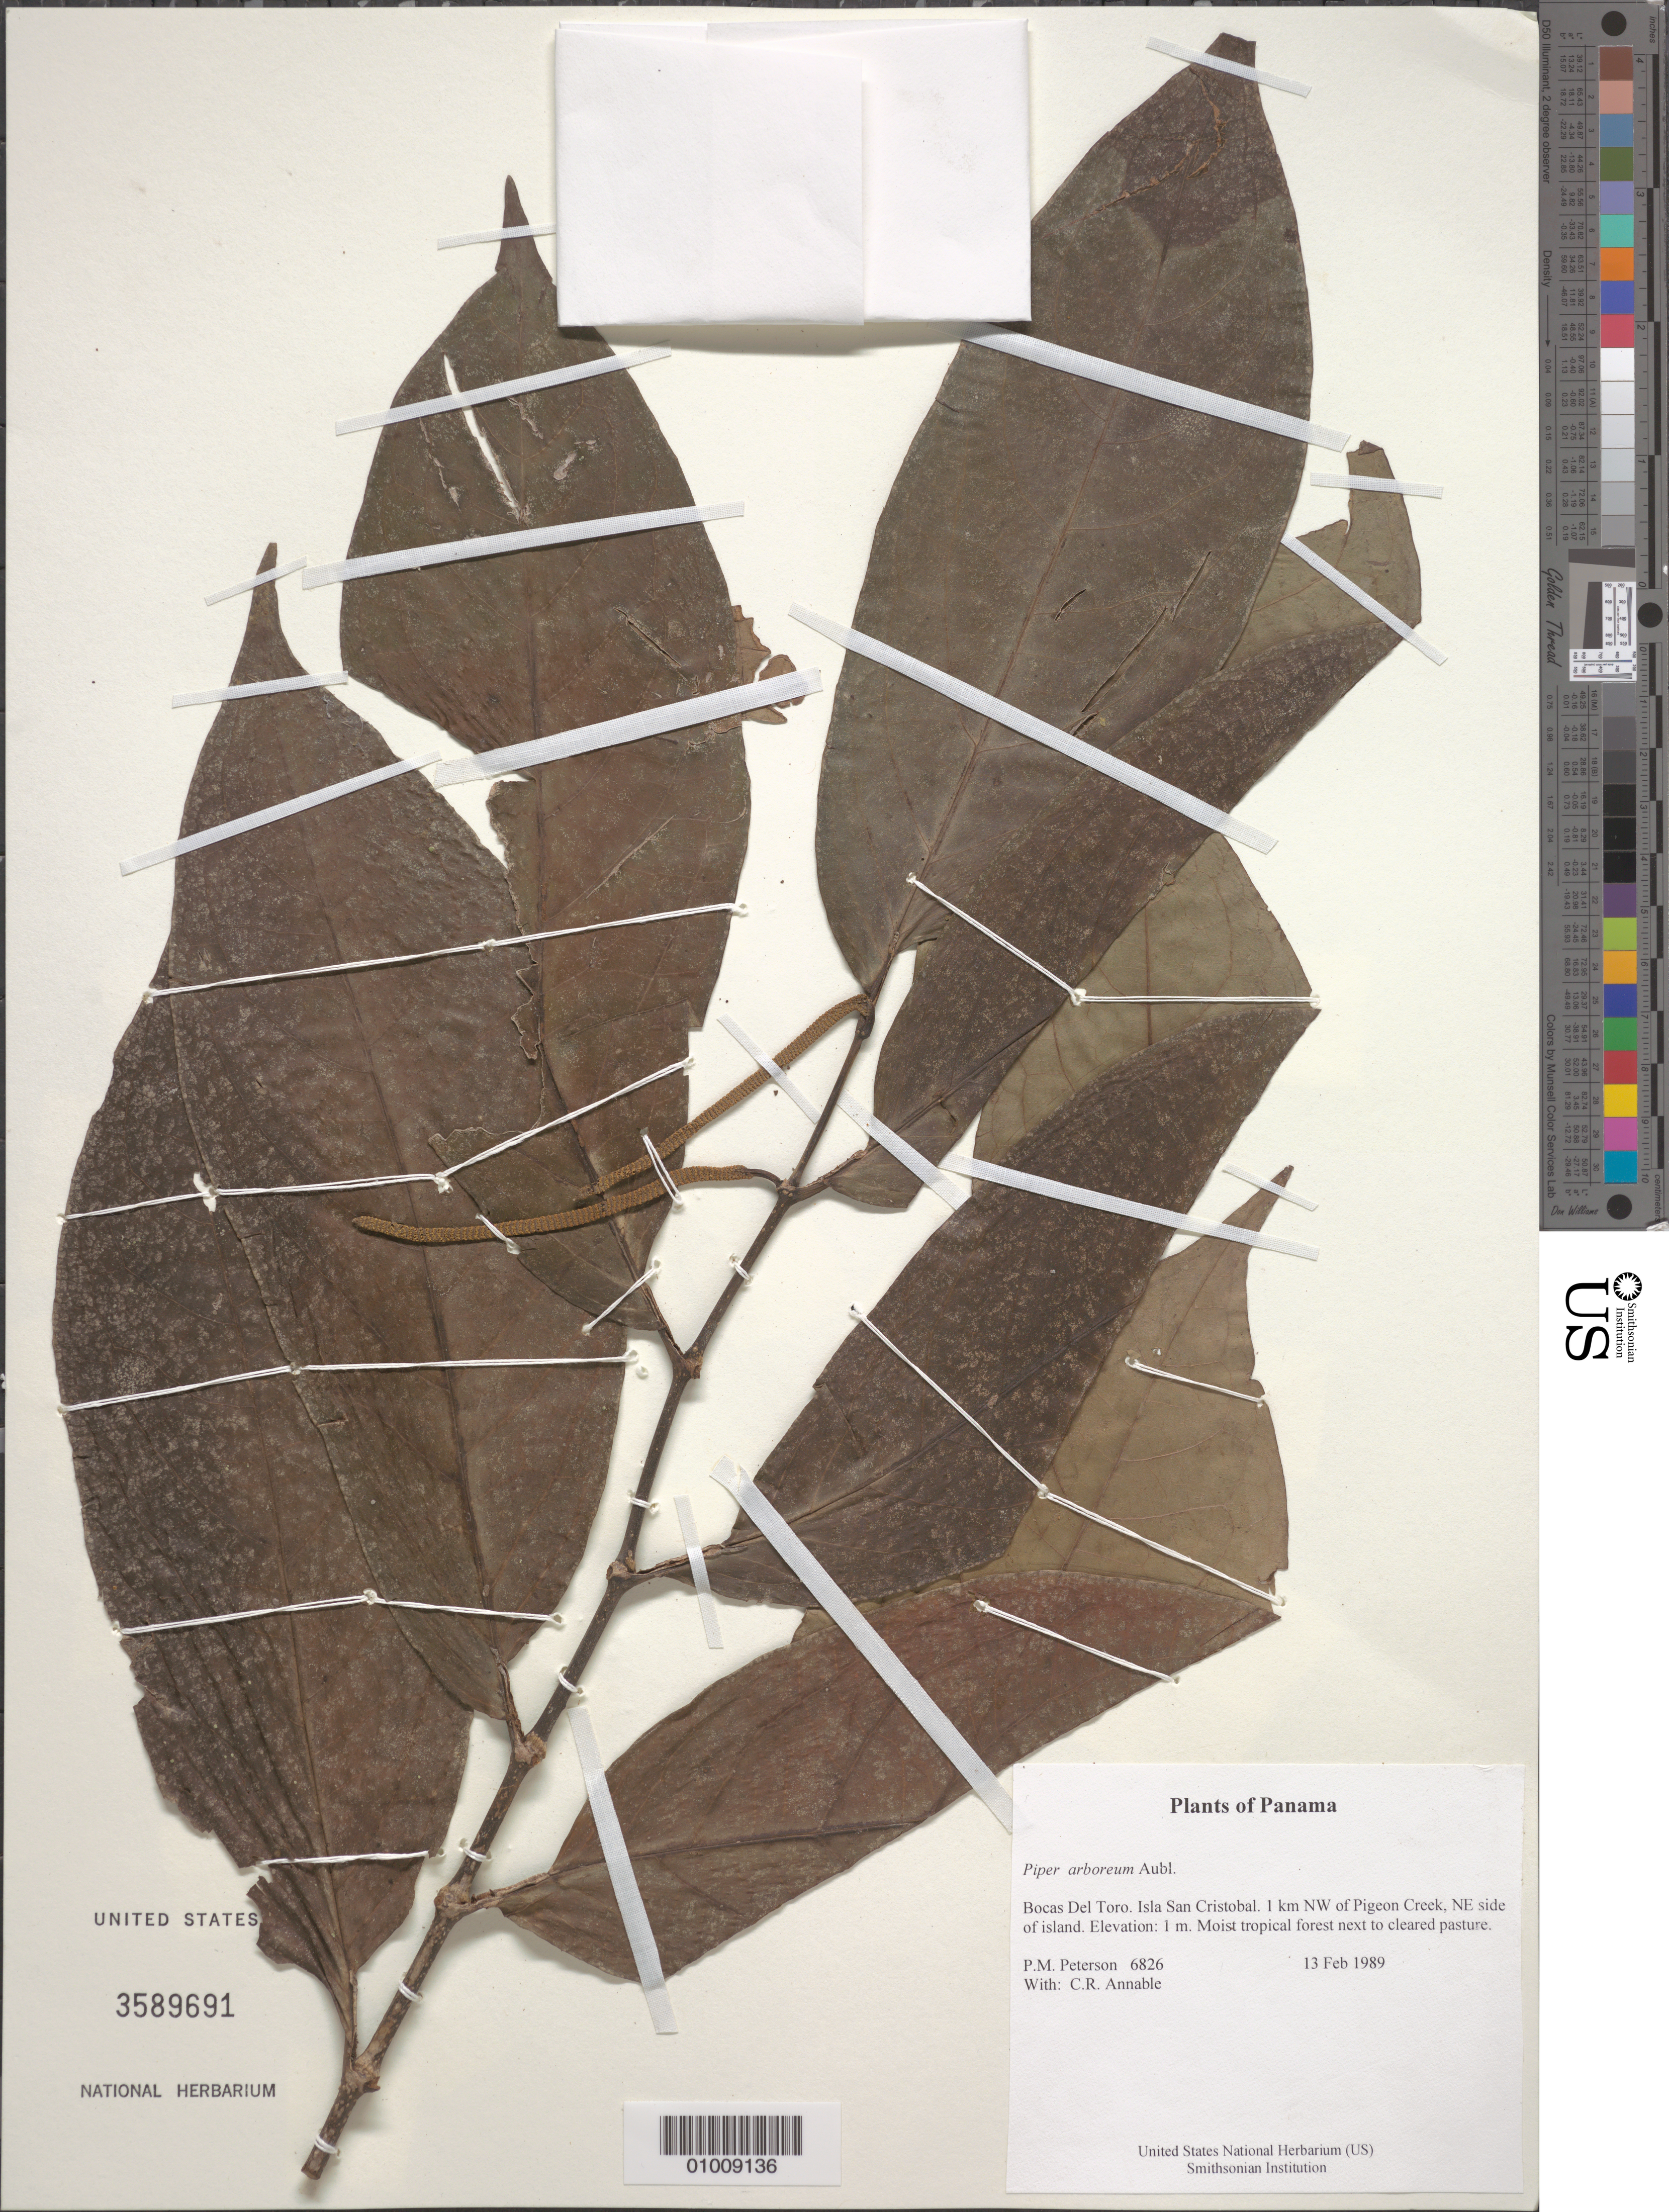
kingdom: Plantae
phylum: Tracheophyta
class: Magnoliopsida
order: Piperales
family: Piperaceae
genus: Piper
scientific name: Piper arboreum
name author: Aubl.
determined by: Liesner, R. L.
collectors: P. M. Peterson & C. R. Annable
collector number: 06826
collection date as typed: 13 Feb 1989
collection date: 1989-02-13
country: Panama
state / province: Bocas del Toro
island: San Cristobal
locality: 1 km NW of Pigeon Creek, NE side of island.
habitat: Moist tropical forest next to cleared pasture.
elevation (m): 1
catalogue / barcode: US 3589691